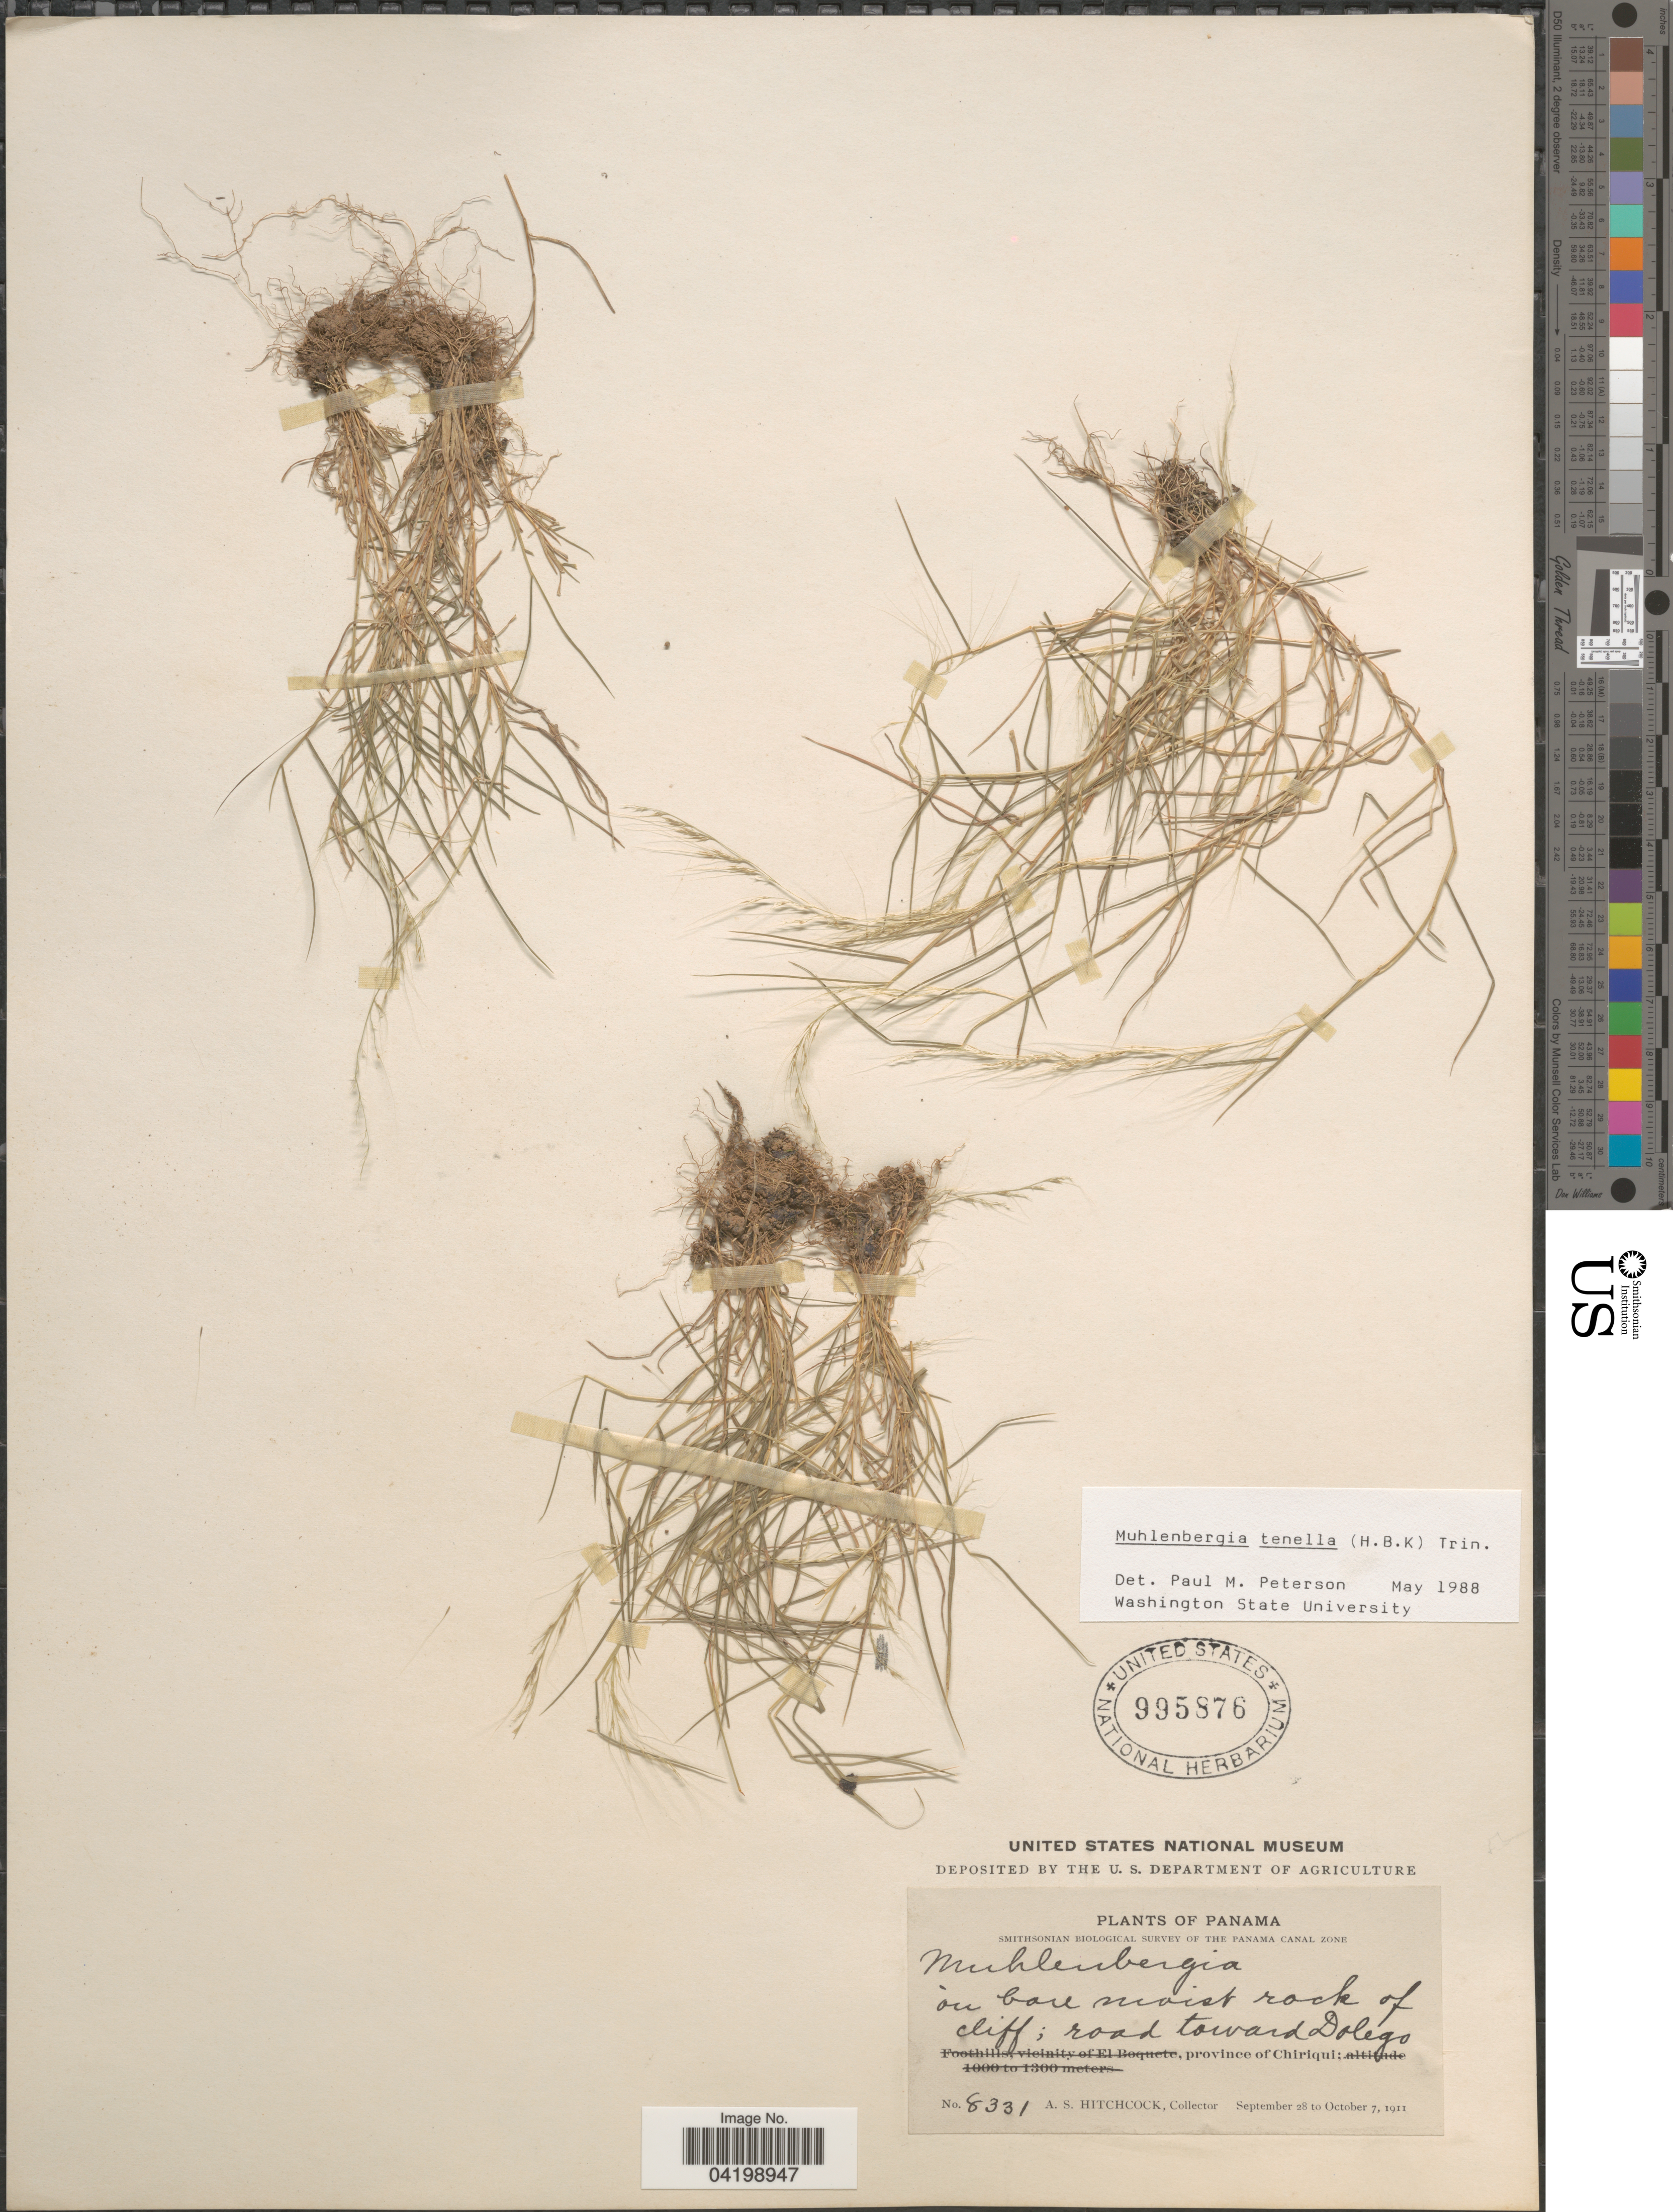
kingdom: Plantae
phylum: Tracheophyta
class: Liliopsida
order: Poales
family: Poaceae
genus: Muhlenbergia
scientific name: Muhlenbergia tenella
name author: (Kunth) Trin.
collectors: A. S. Hitchcock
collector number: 8331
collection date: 1911-09-28/1911-10-07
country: Panama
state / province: Chiriqui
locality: Smithsonian Biological Survey of the Panama Canal Zone. Road toward Dolego.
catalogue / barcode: US 995876